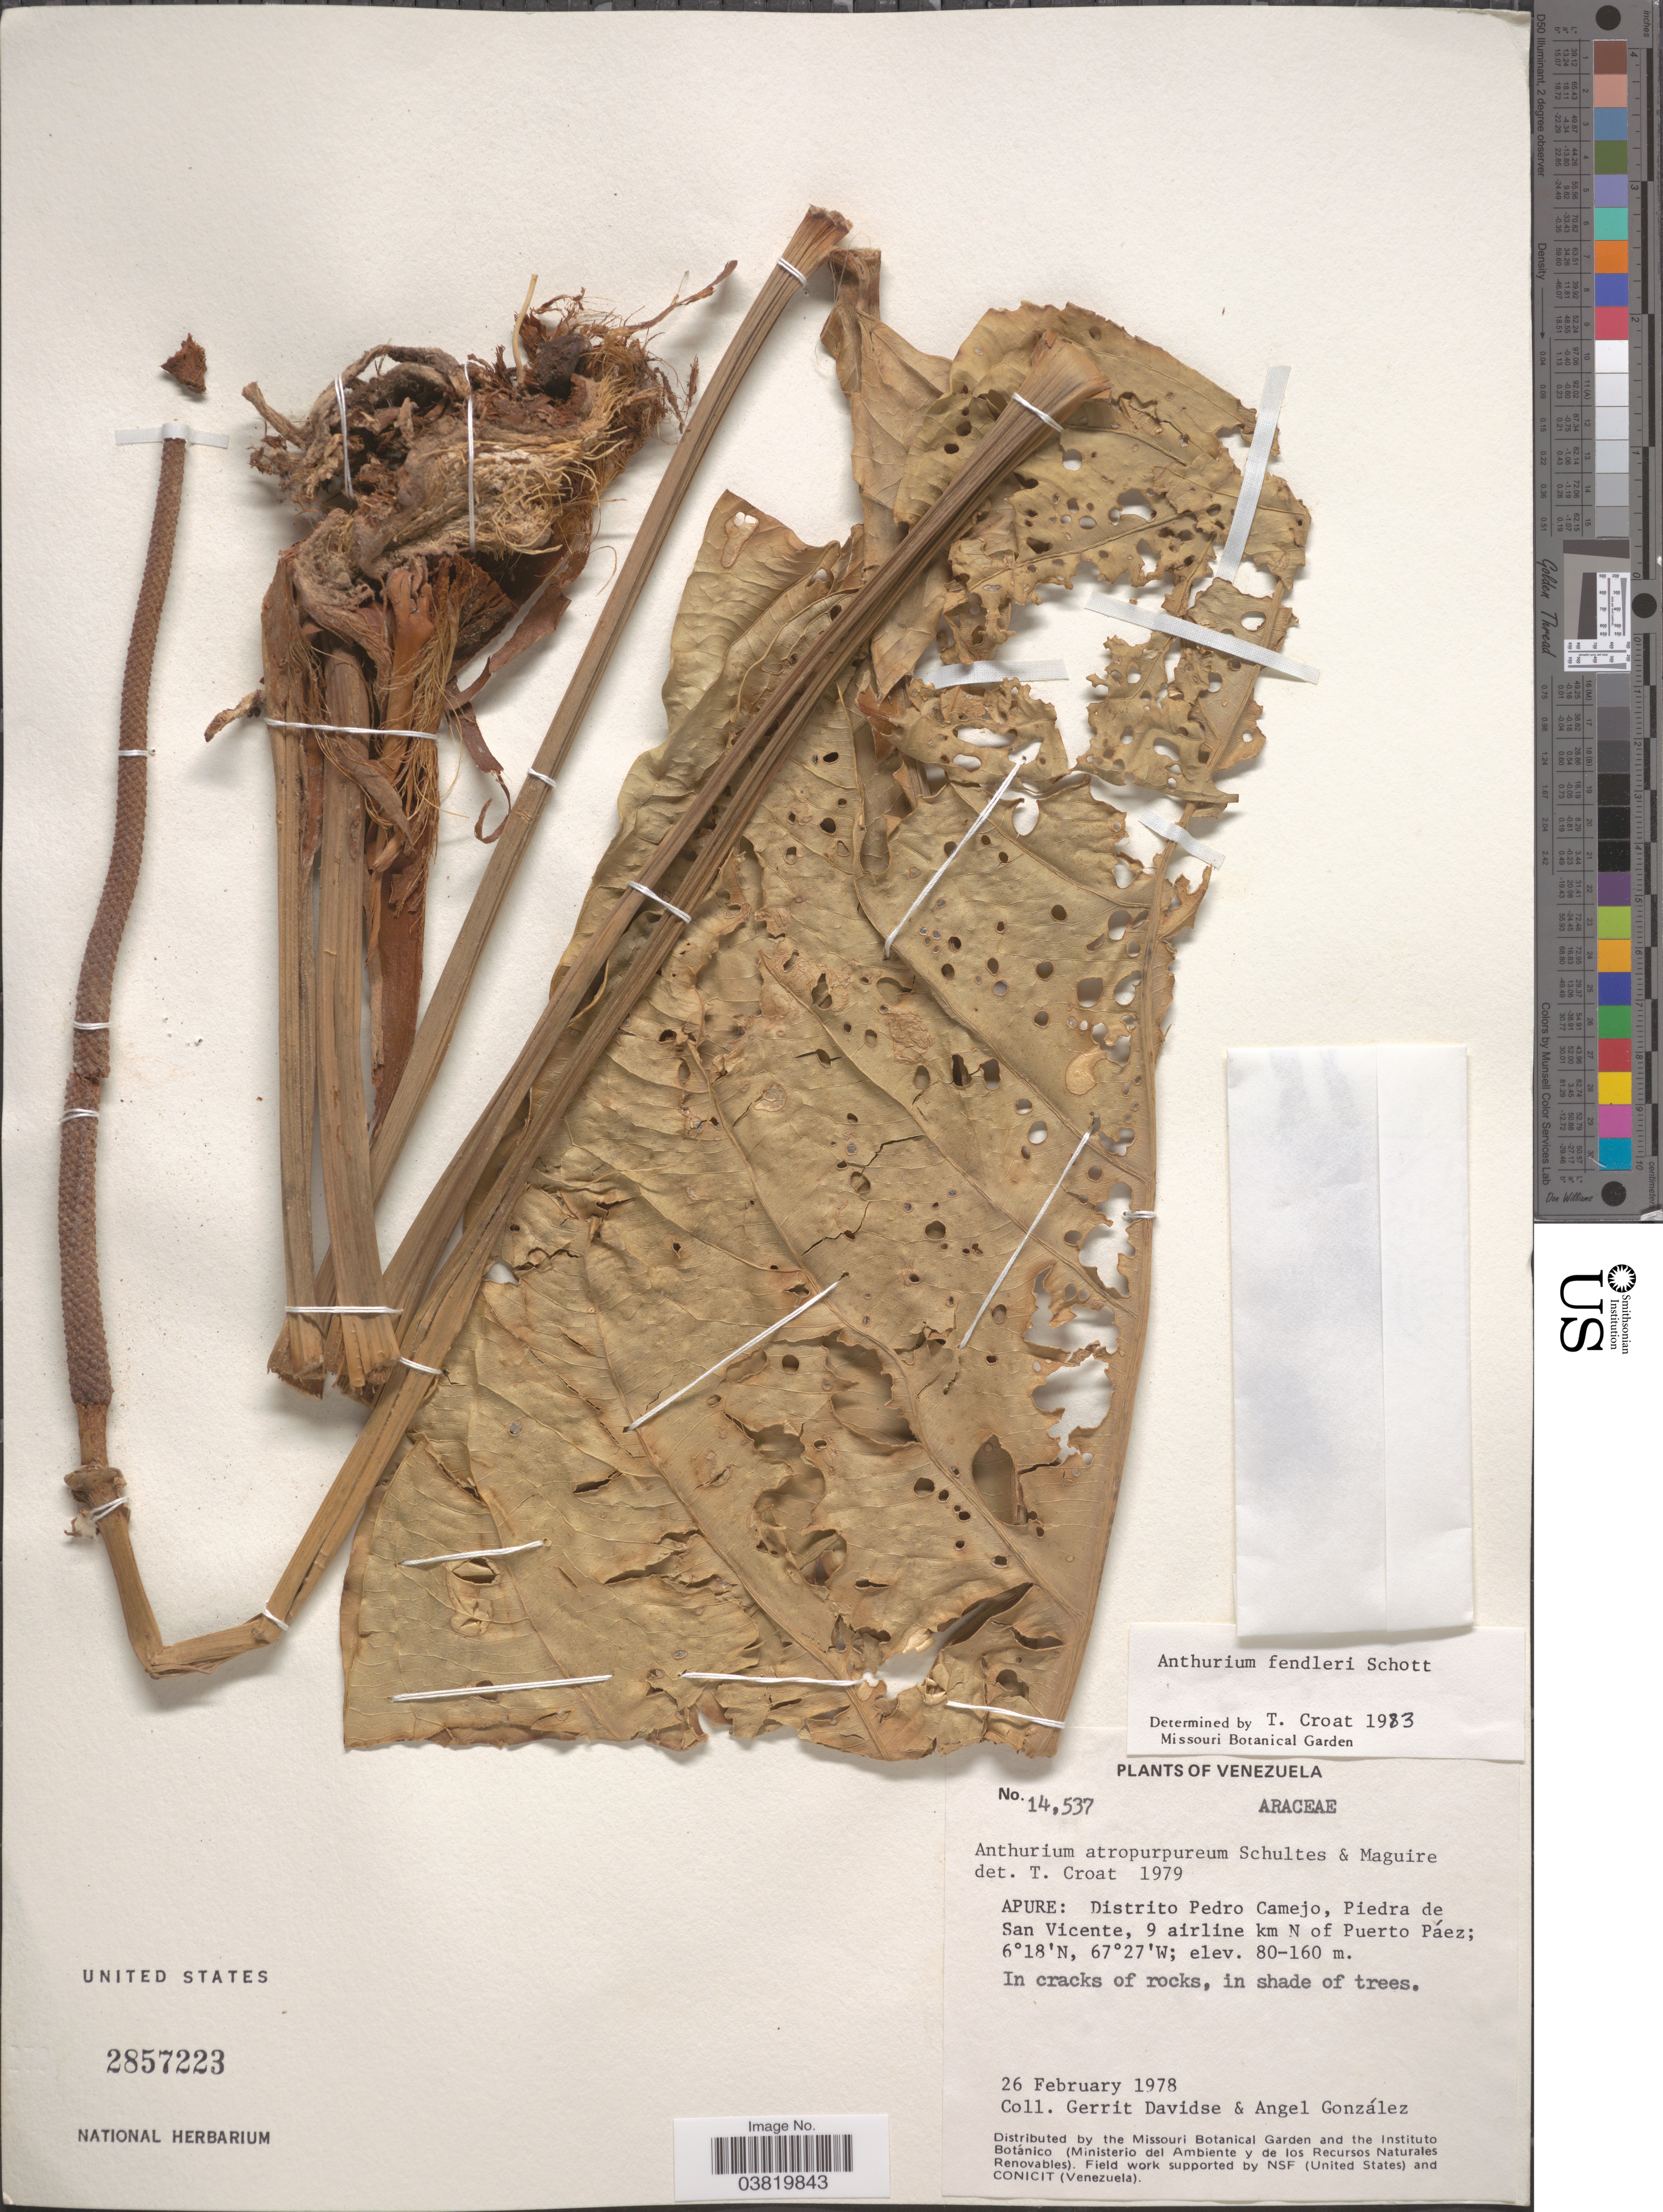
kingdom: Plantae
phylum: Tracheophyta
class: Liliopsida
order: Alismatales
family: Araceae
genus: Anthurium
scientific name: Anthurium fendleri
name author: Schott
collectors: G. Davidse & A. C. González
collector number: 14537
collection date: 1978-02-26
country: Venezuela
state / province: Apure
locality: Distrito Pedro Camejo, Piedra de San Vicente, 9 airline km N of Puerto Páez.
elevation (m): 80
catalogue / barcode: US 2857223